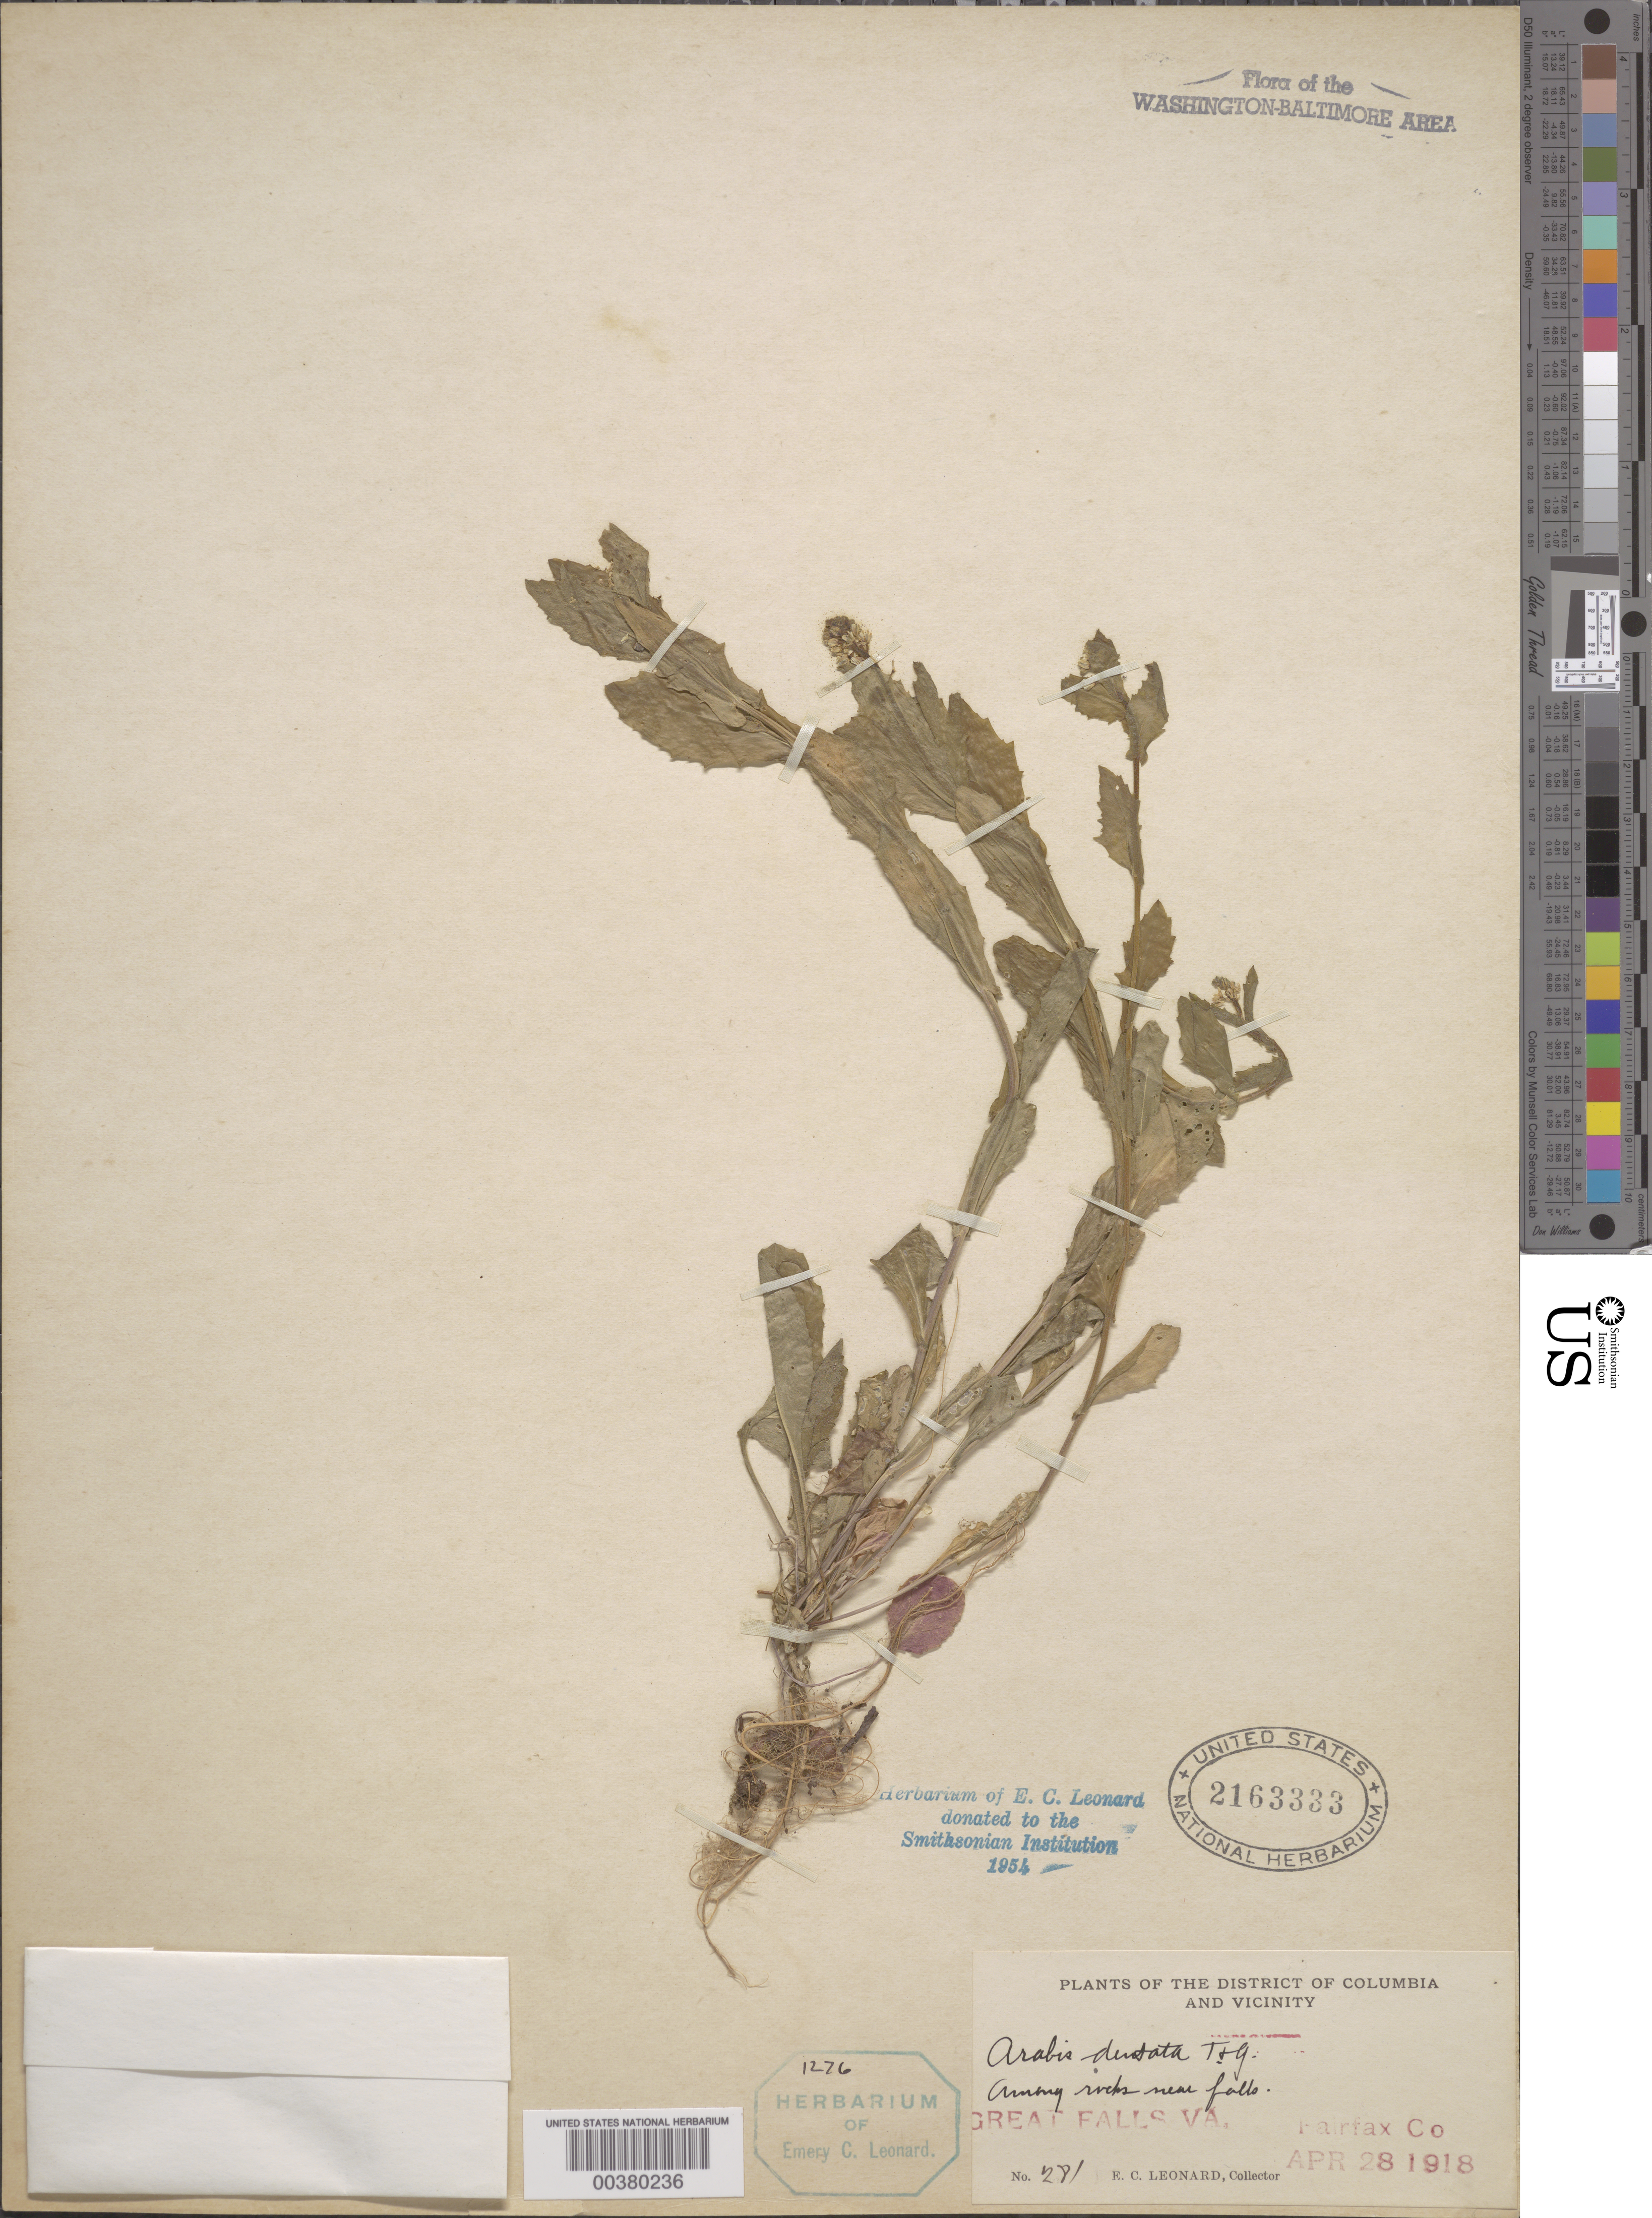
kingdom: Plantae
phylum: Tracheophyta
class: Magnoliopsida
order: Brassicales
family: Brassicaceae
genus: Boechera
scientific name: Boechera shortii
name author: (Fernald) Al-Shehbaz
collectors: E. C. Leonard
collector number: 281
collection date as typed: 28 Apr 1918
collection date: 1918-04-28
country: United States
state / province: Virginia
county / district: Fairfax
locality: Great Falls C. & O. Canal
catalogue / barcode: US 2163333